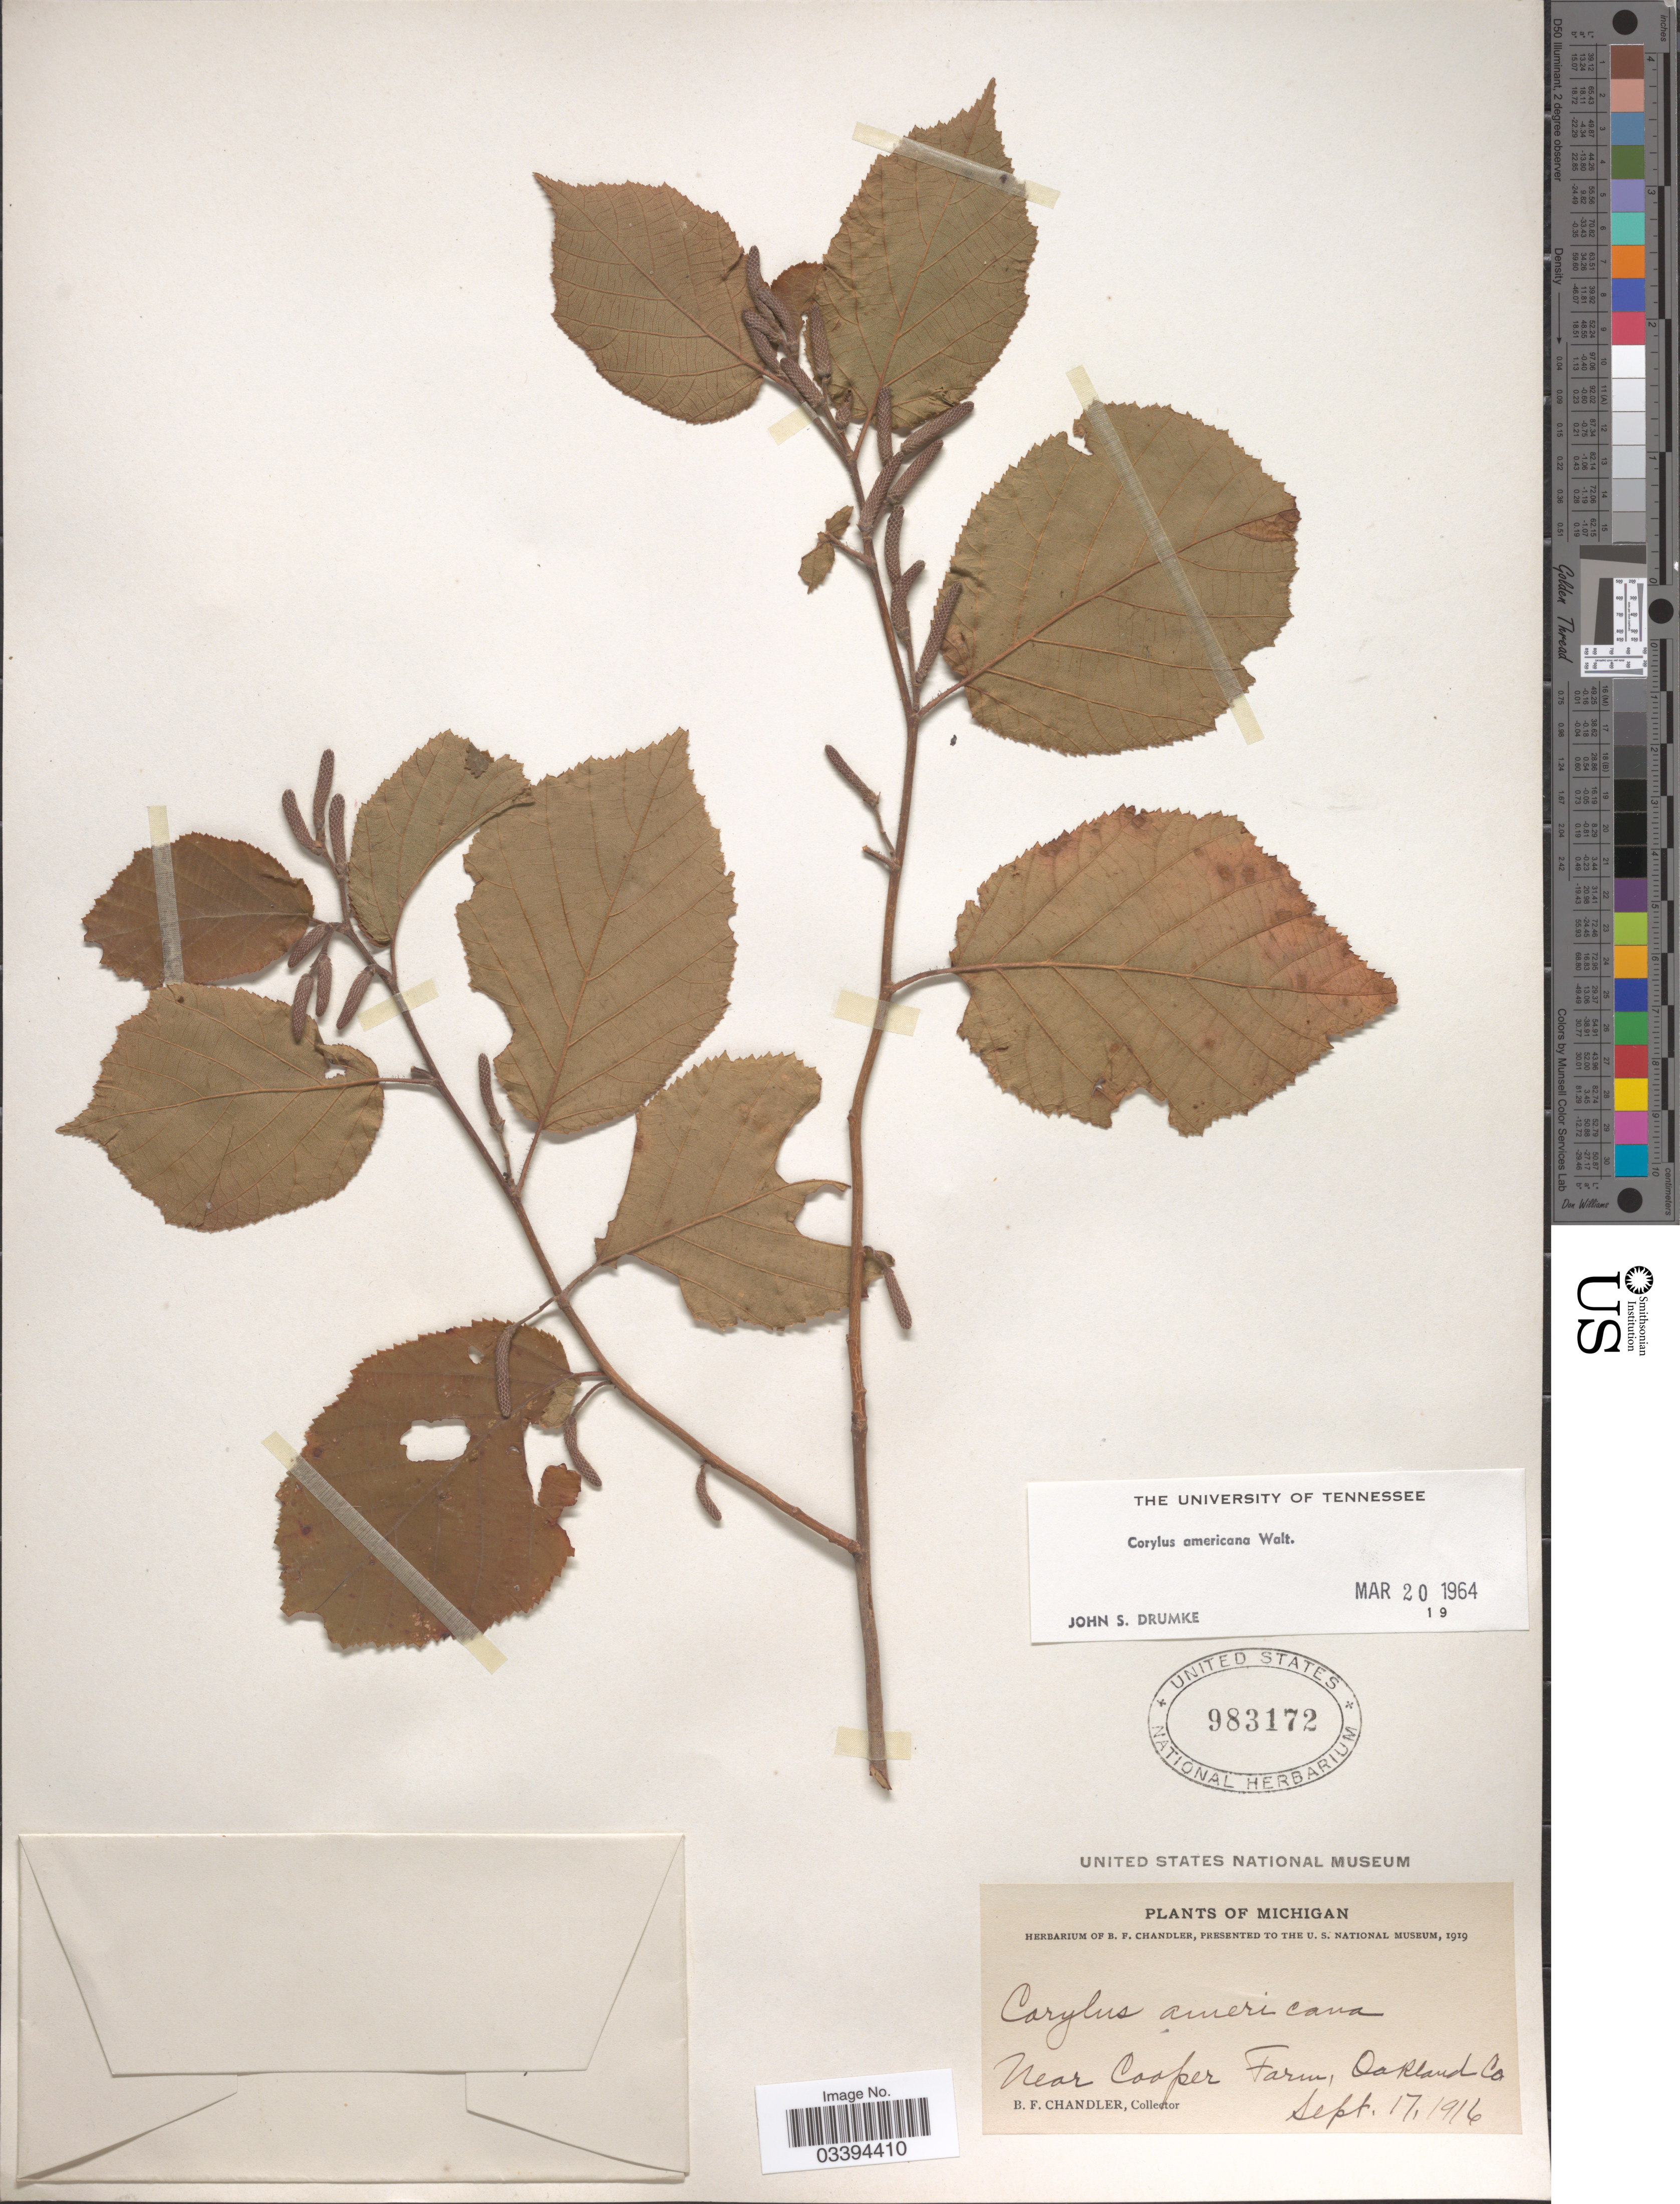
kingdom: Plantae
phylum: Tracheophyta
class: Magnoliopsida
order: Fagales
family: Betulaceae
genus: Corylus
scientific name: Corylus americana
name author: Walter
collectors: B. F. Chandler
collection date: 1916-09-17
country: United States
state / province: Michigan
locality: Near Cooper Farm, Oakland Co.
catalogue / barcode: US 983172